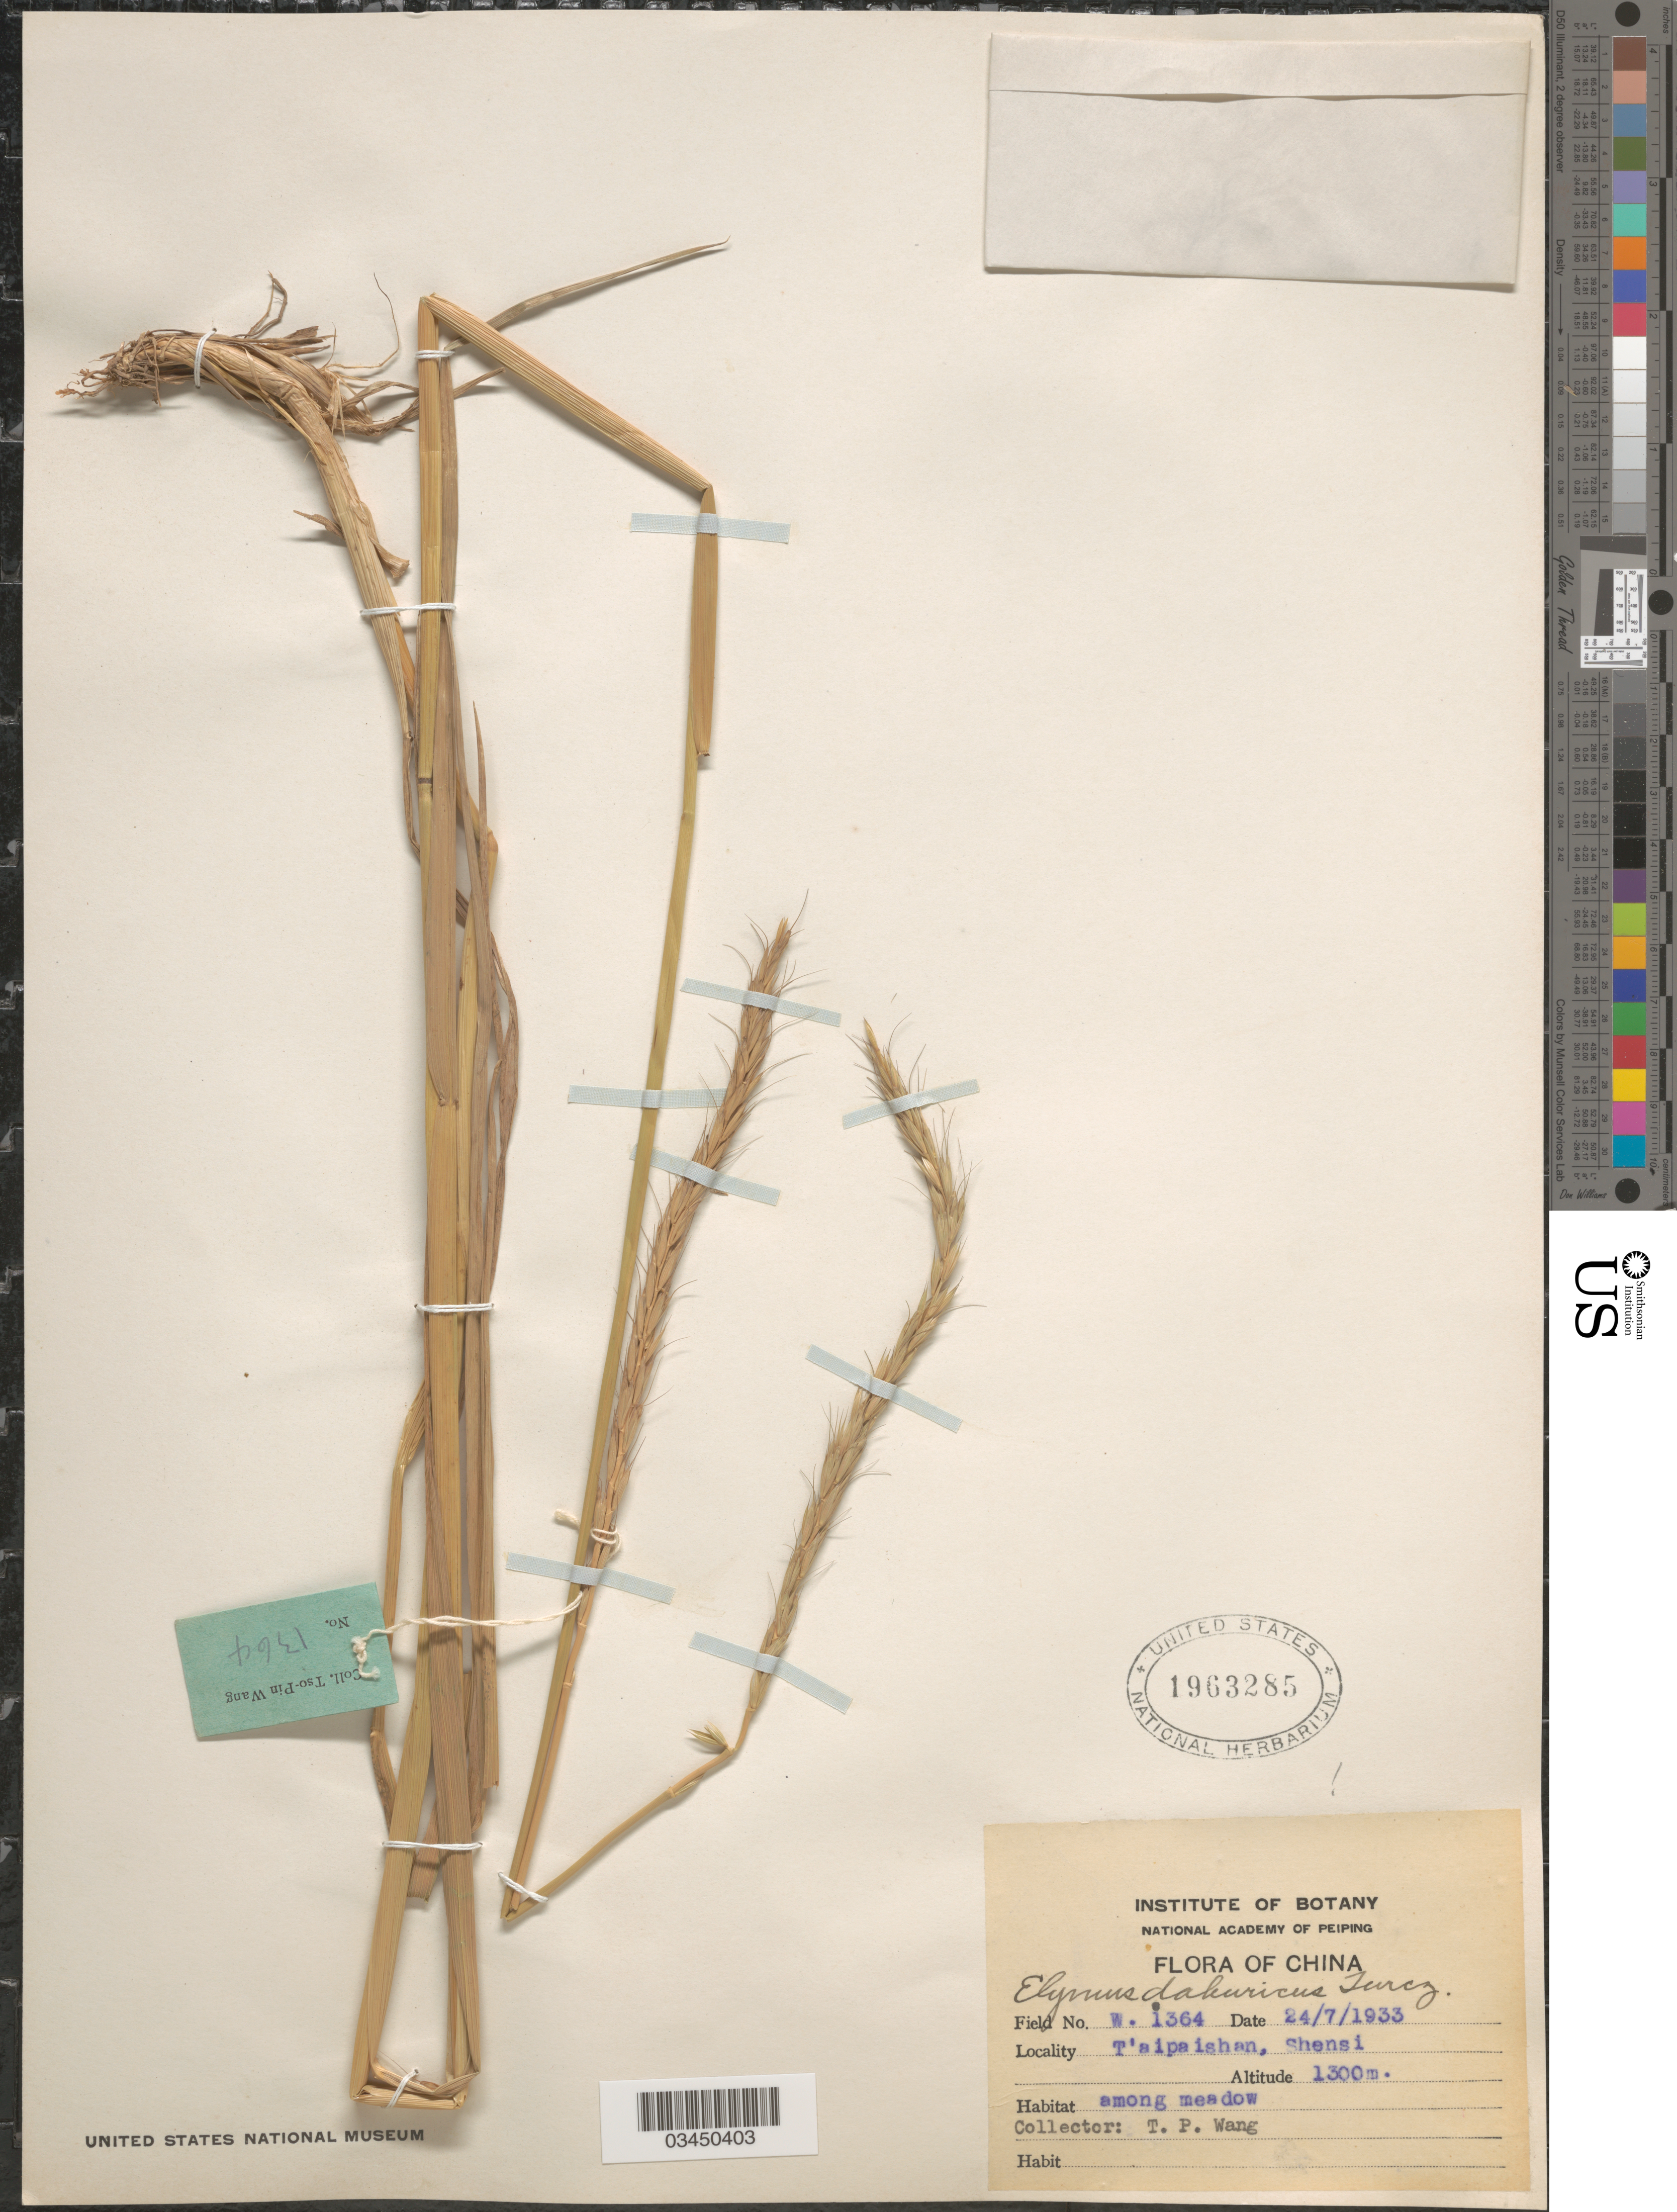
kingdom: Plantae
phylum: Tracheophyta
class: Liliopsida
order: Poales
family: Poaceae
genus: Elymus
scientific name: Elymus dahuricus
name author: Turcz. ex Griseb.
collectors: T. Wang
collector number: W.1364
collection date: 1933-07-24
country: China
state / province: Shaanxi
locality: T'aipaishan, Shensi.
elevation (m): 1300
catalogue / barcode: US 1963285